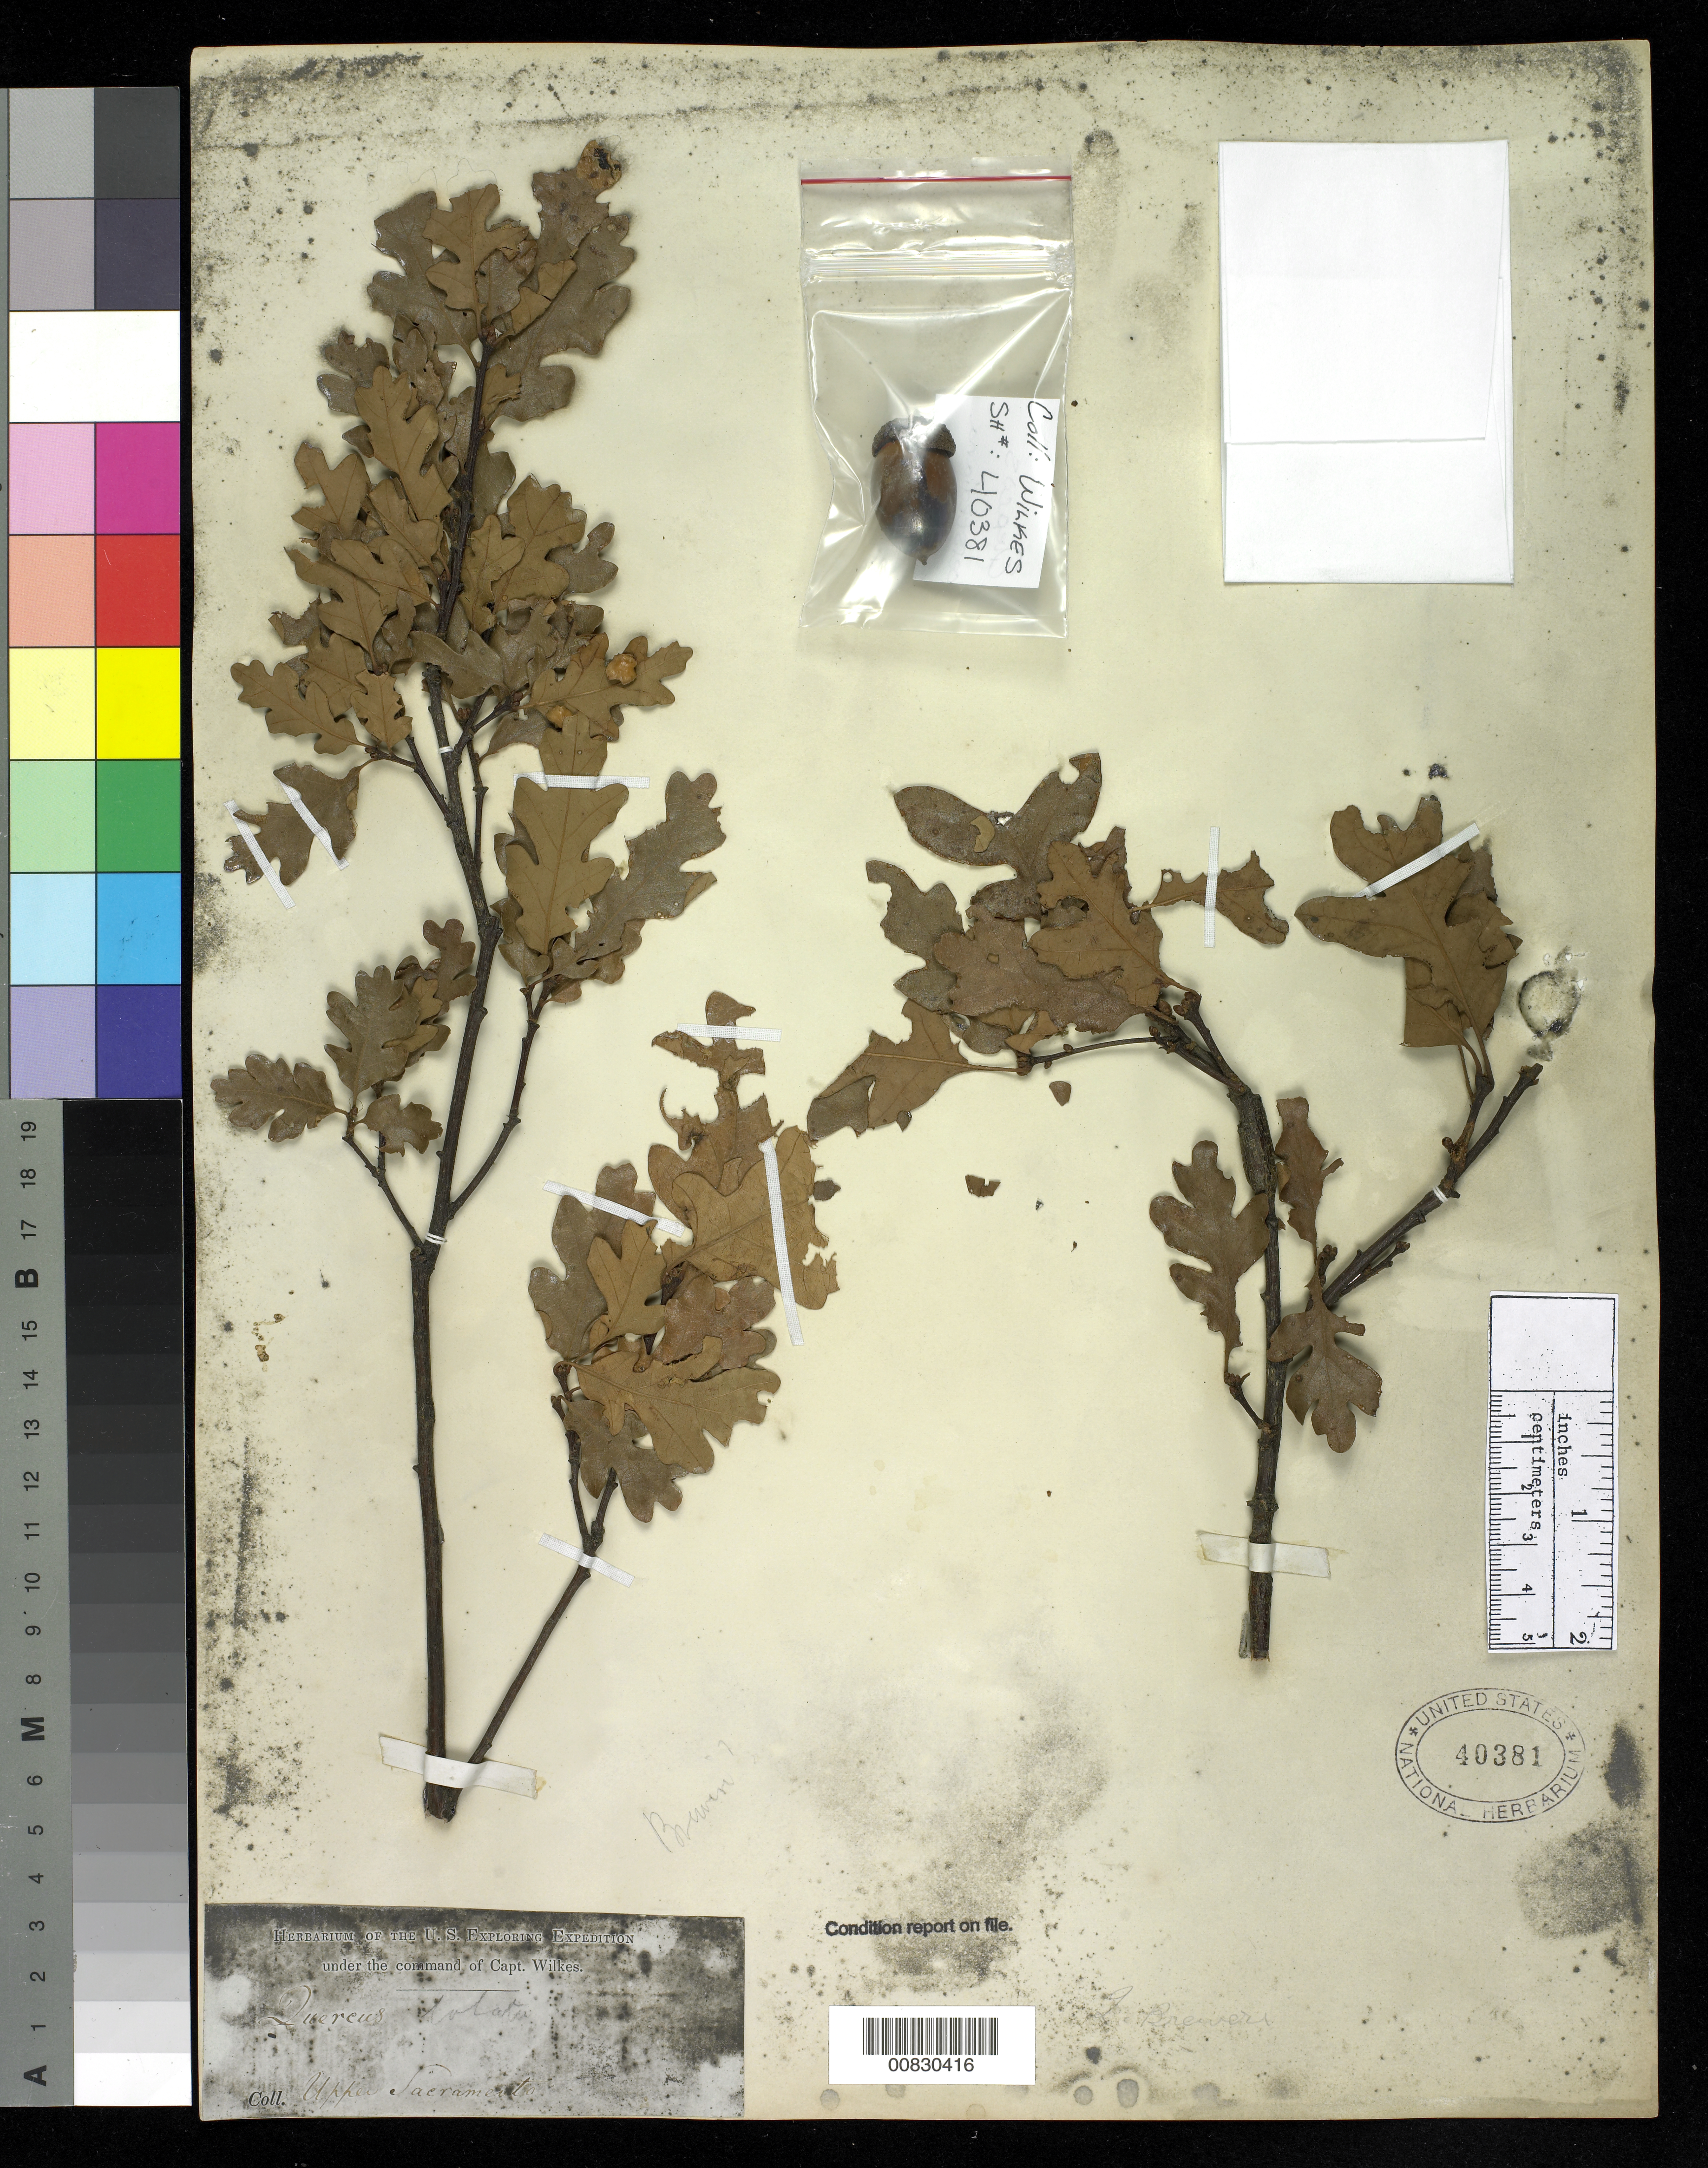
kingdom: Plantae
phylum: Tracheophyta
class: Magnoliopsida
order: Fagales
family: Fagaceae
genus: Quercus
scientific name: Quercus oerstediana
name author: R. Br.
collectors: Wilkes Explor. Exped.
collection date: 1838/1842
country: United States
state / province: California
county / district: Sacramento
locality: Upper Sacramento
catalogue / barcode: US 40381